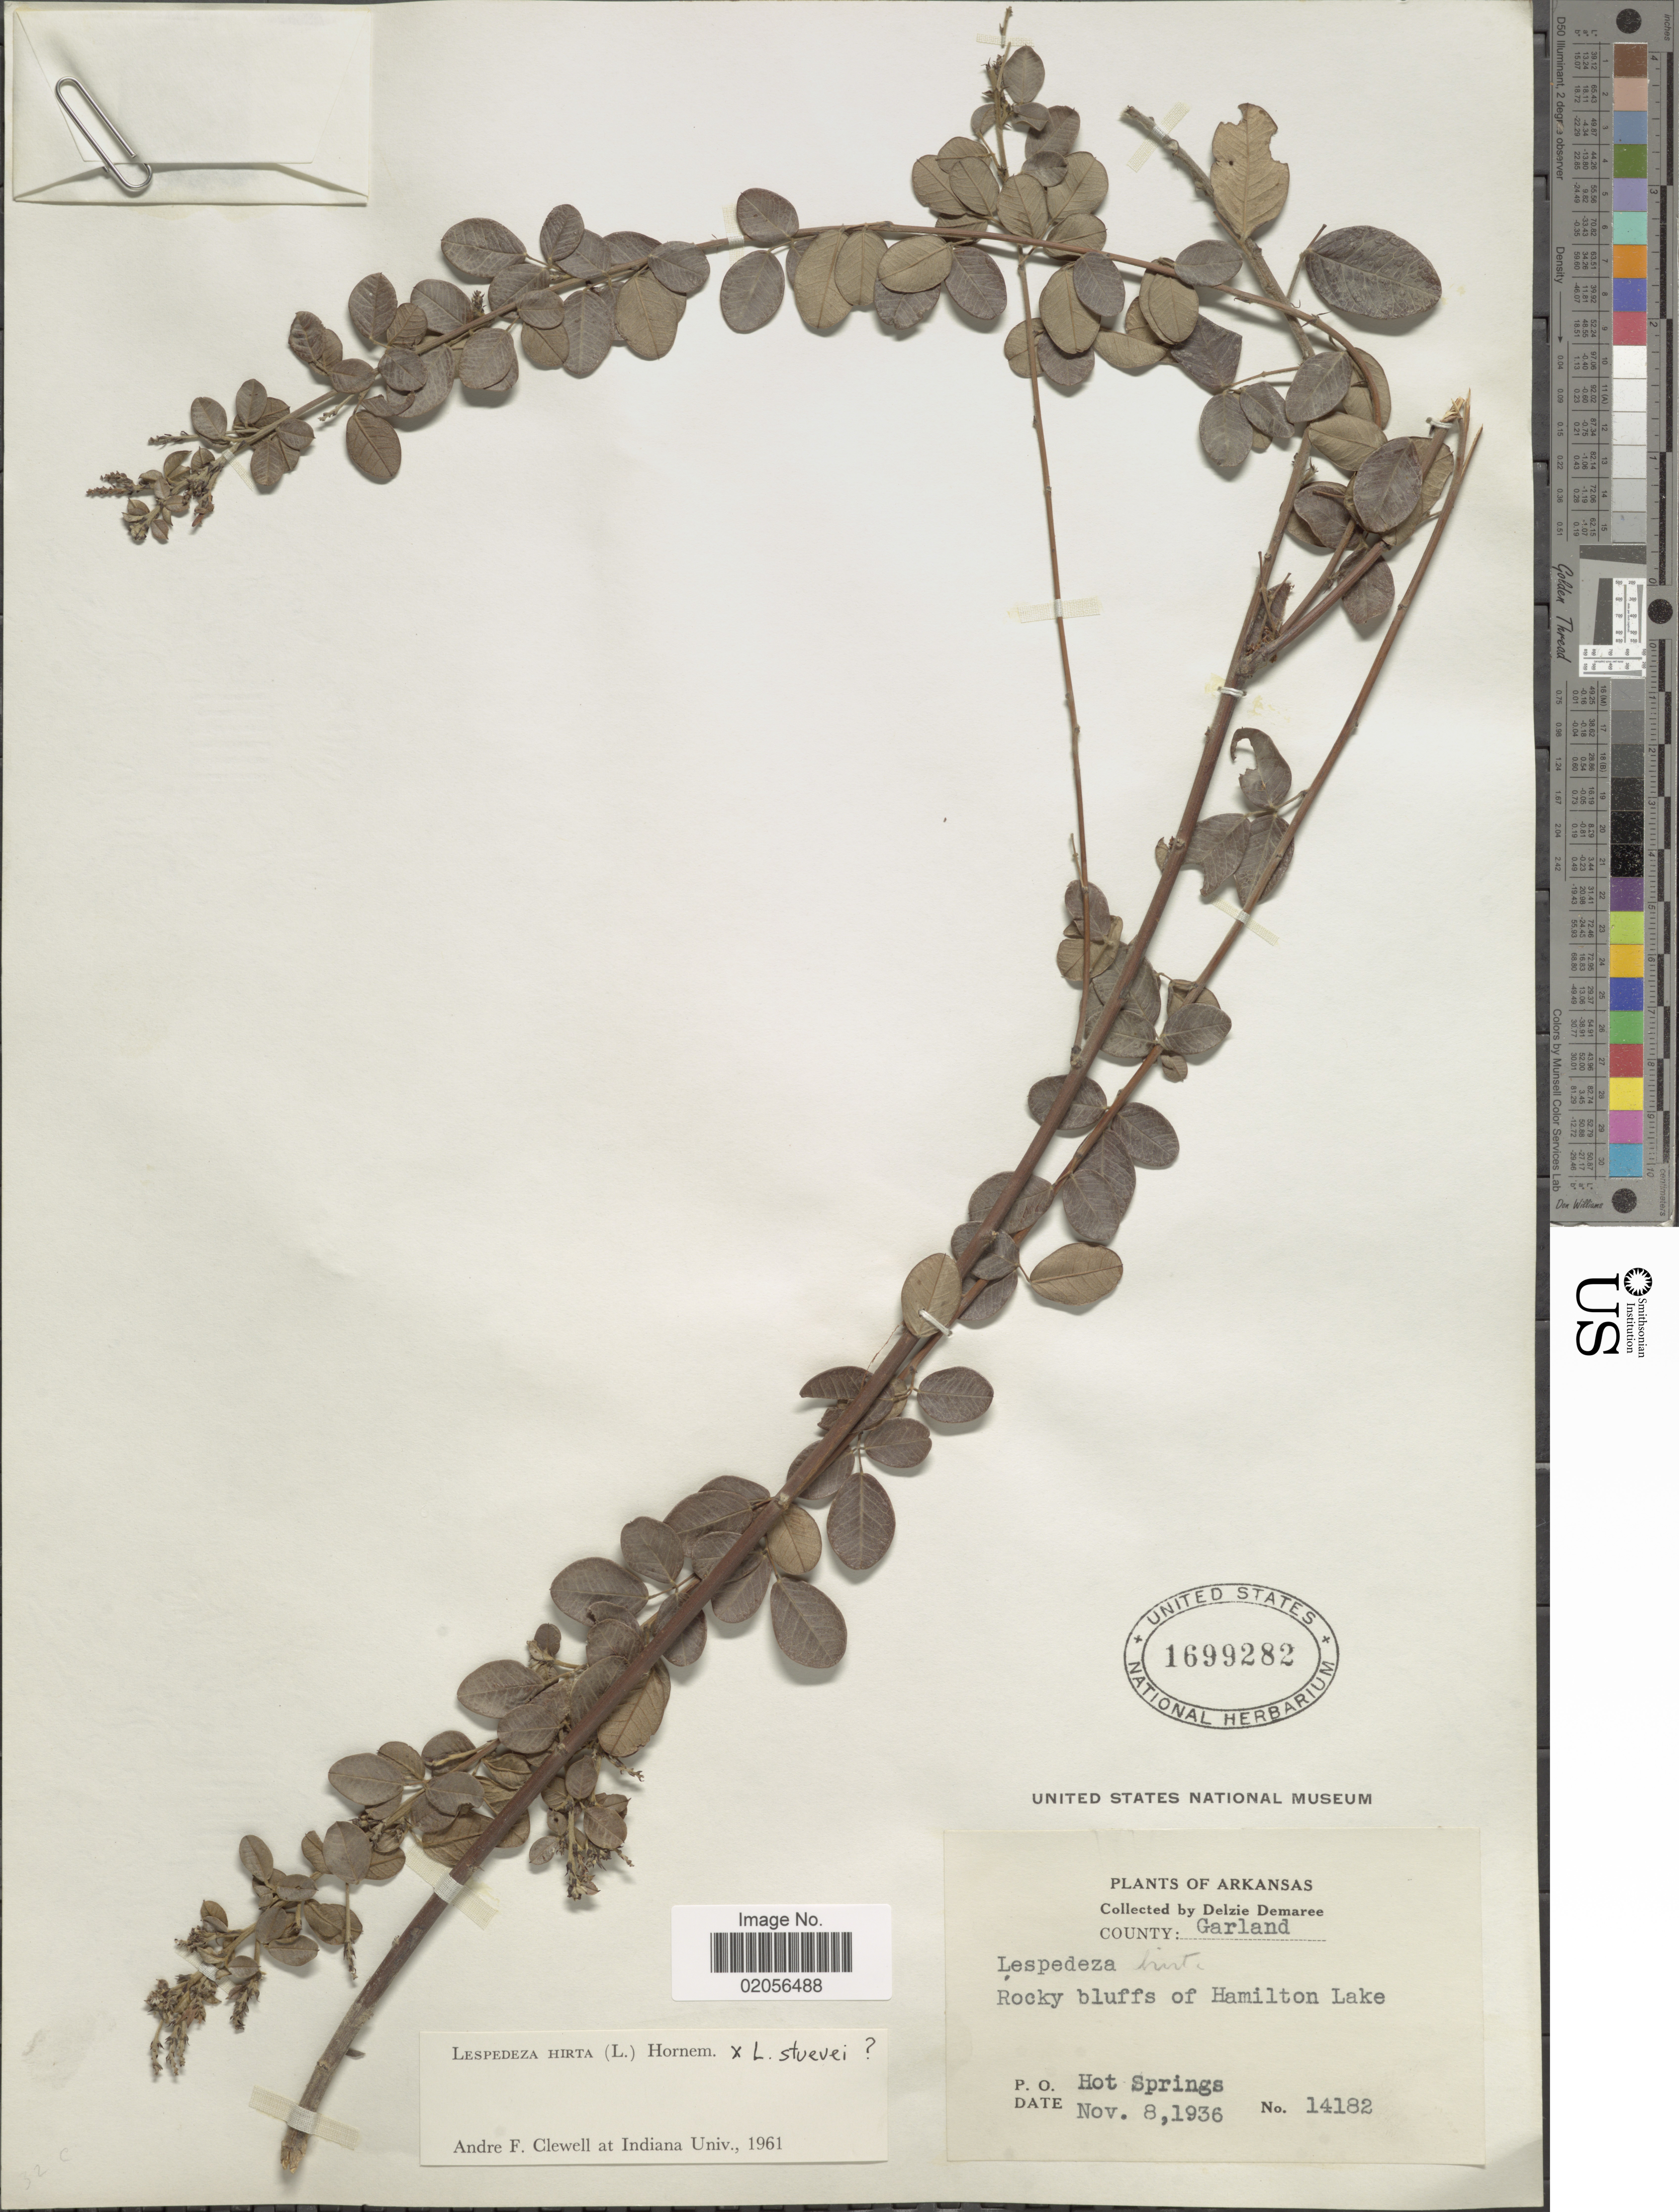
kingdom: Plantae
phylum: Tracheophyta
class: Magnoliopsida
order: Fabales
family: Fabaceae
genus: Lespedeza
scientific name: Lespedeza hirta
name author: (L.) Hornem.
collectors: D. Demaree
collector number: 14182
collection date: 1936-11-08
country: United States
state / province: Arkansas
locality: County: Garland, Rock bluffs of Hamilton Lake, P.O. Hot Springs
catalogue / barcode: US 1699282